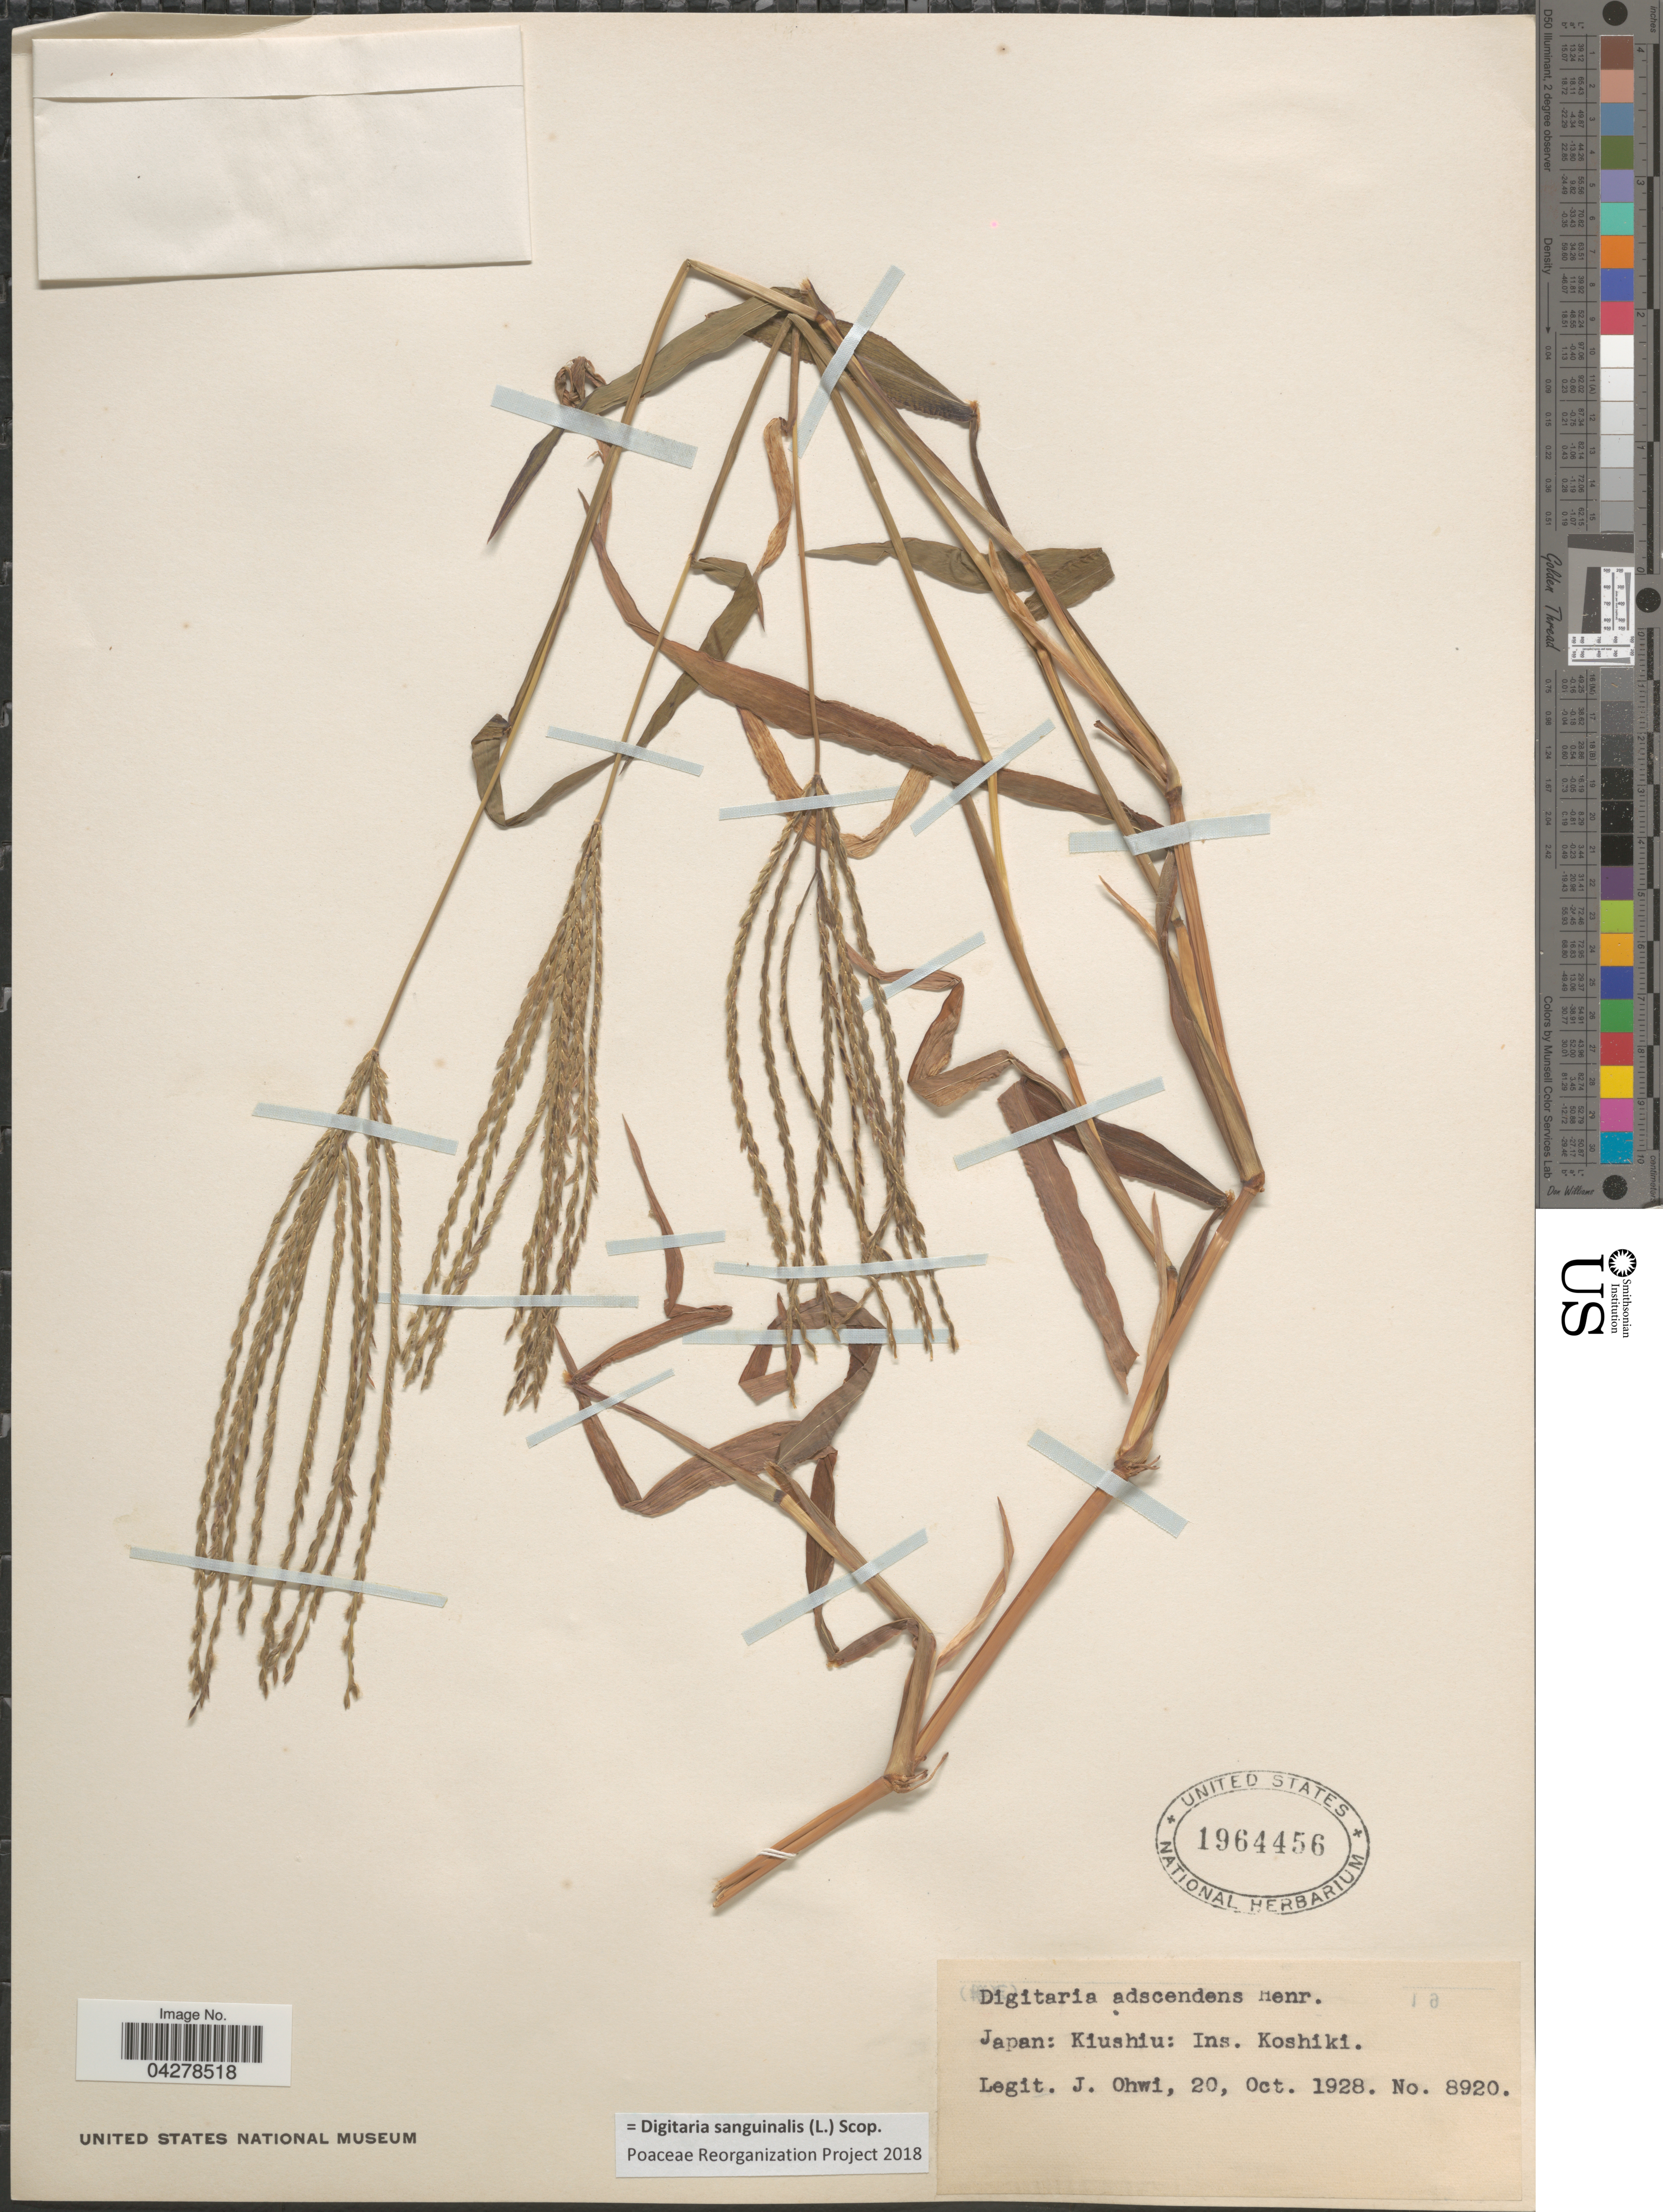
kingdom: Plantae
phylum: Tracheophyta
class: Liliopsida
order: Poales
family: Poaceae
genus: Digitaria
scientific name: Digitaria sanguinalis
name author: (L.) Scop.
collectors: J. Ohwi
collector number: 8920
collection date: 1928-10-20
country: Japan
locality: Kiushiu: Ins. Koshiki.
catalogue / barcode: US 1964456